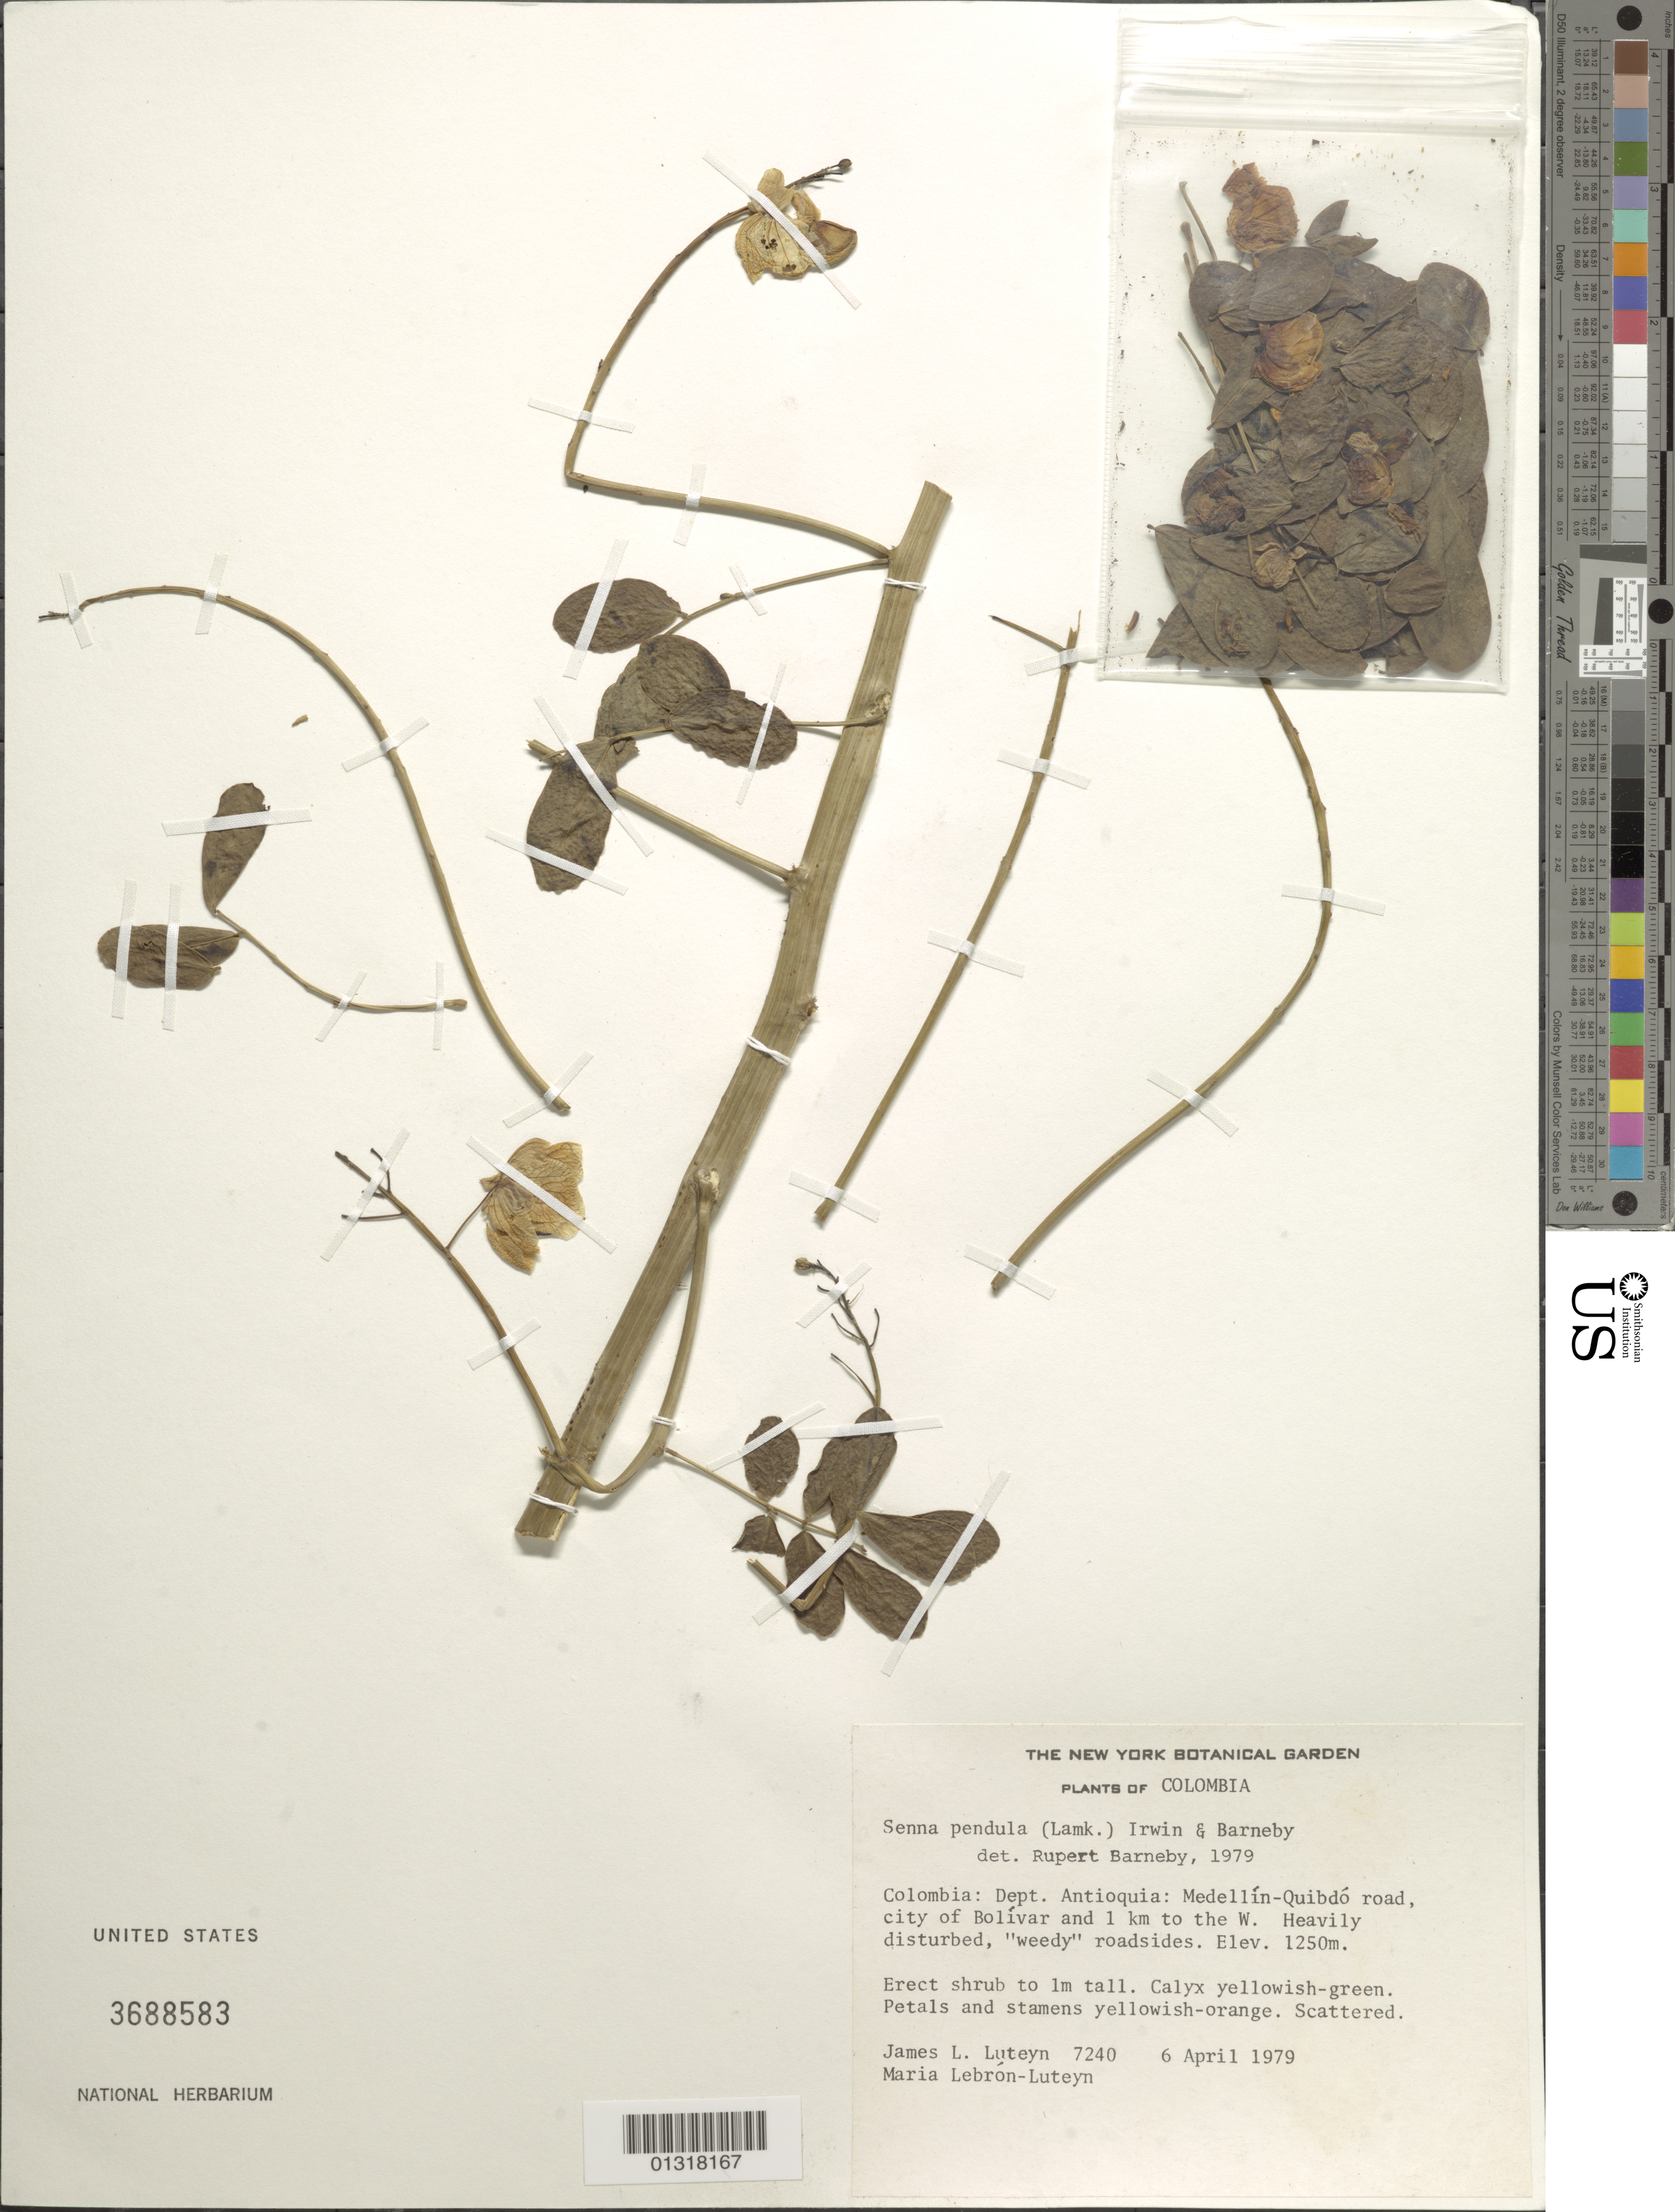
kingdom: Plantae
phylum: Tracheophyta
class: Magnoliopsida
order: Fabales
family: Fabaceae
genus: Senna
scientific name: Senna pendula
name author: (Humb. & Bonpl. ex Willd.) H.S. Irwin & Barneby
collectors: J. L. Luteyn & M. L. Lebrón-Luteyn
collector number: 7240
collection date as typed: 06 Apr 1979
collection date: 1979-04-06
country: Colombia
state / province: Antioquia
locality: Medellin-Quibdo road, city of Bolivar and 1 km to the W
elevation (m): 1250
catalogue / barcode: US 3688583